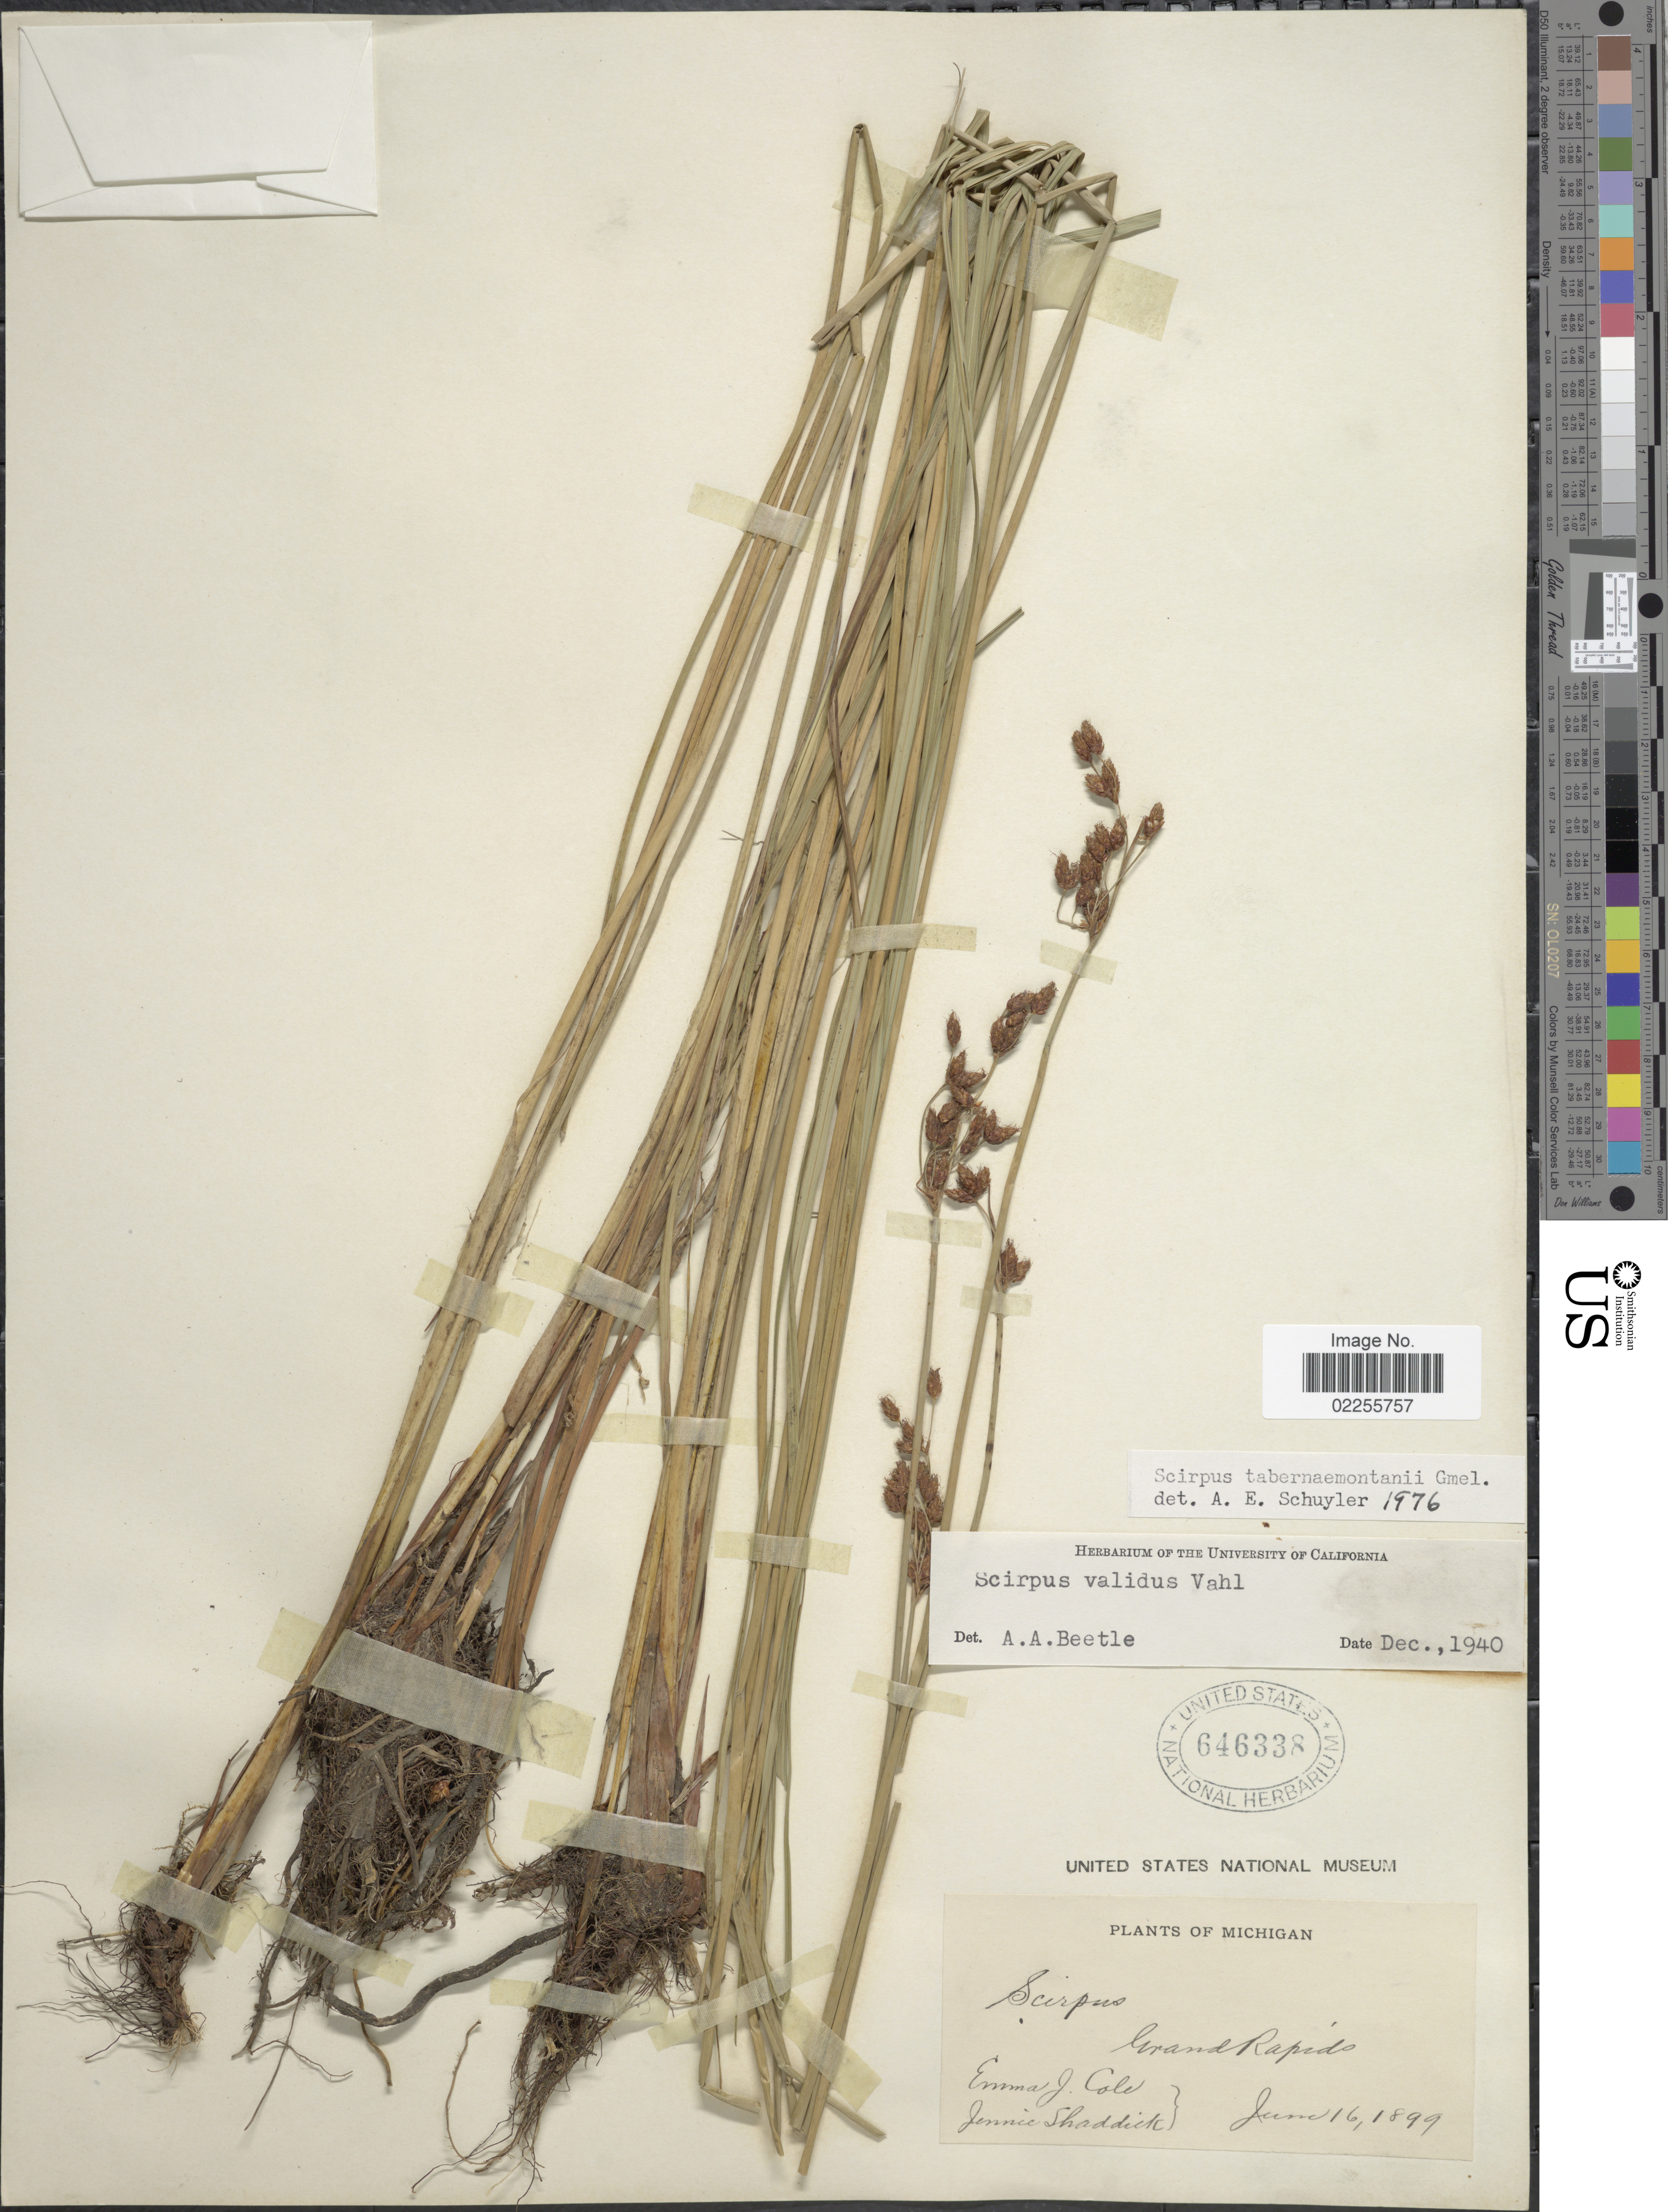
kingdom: Plantae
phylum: Tracheophyta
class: Liliopsida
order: Poales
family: Cyperaceae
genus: Schoenoplectus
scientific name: Schoenoplectus tabernaemontani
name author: (C.C. Gmel.) Palla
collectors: E. Cole & J. Shaddick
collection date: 1899-06-16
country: United States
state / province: Michigan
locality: Grand Rapids.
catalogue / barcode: US 646338